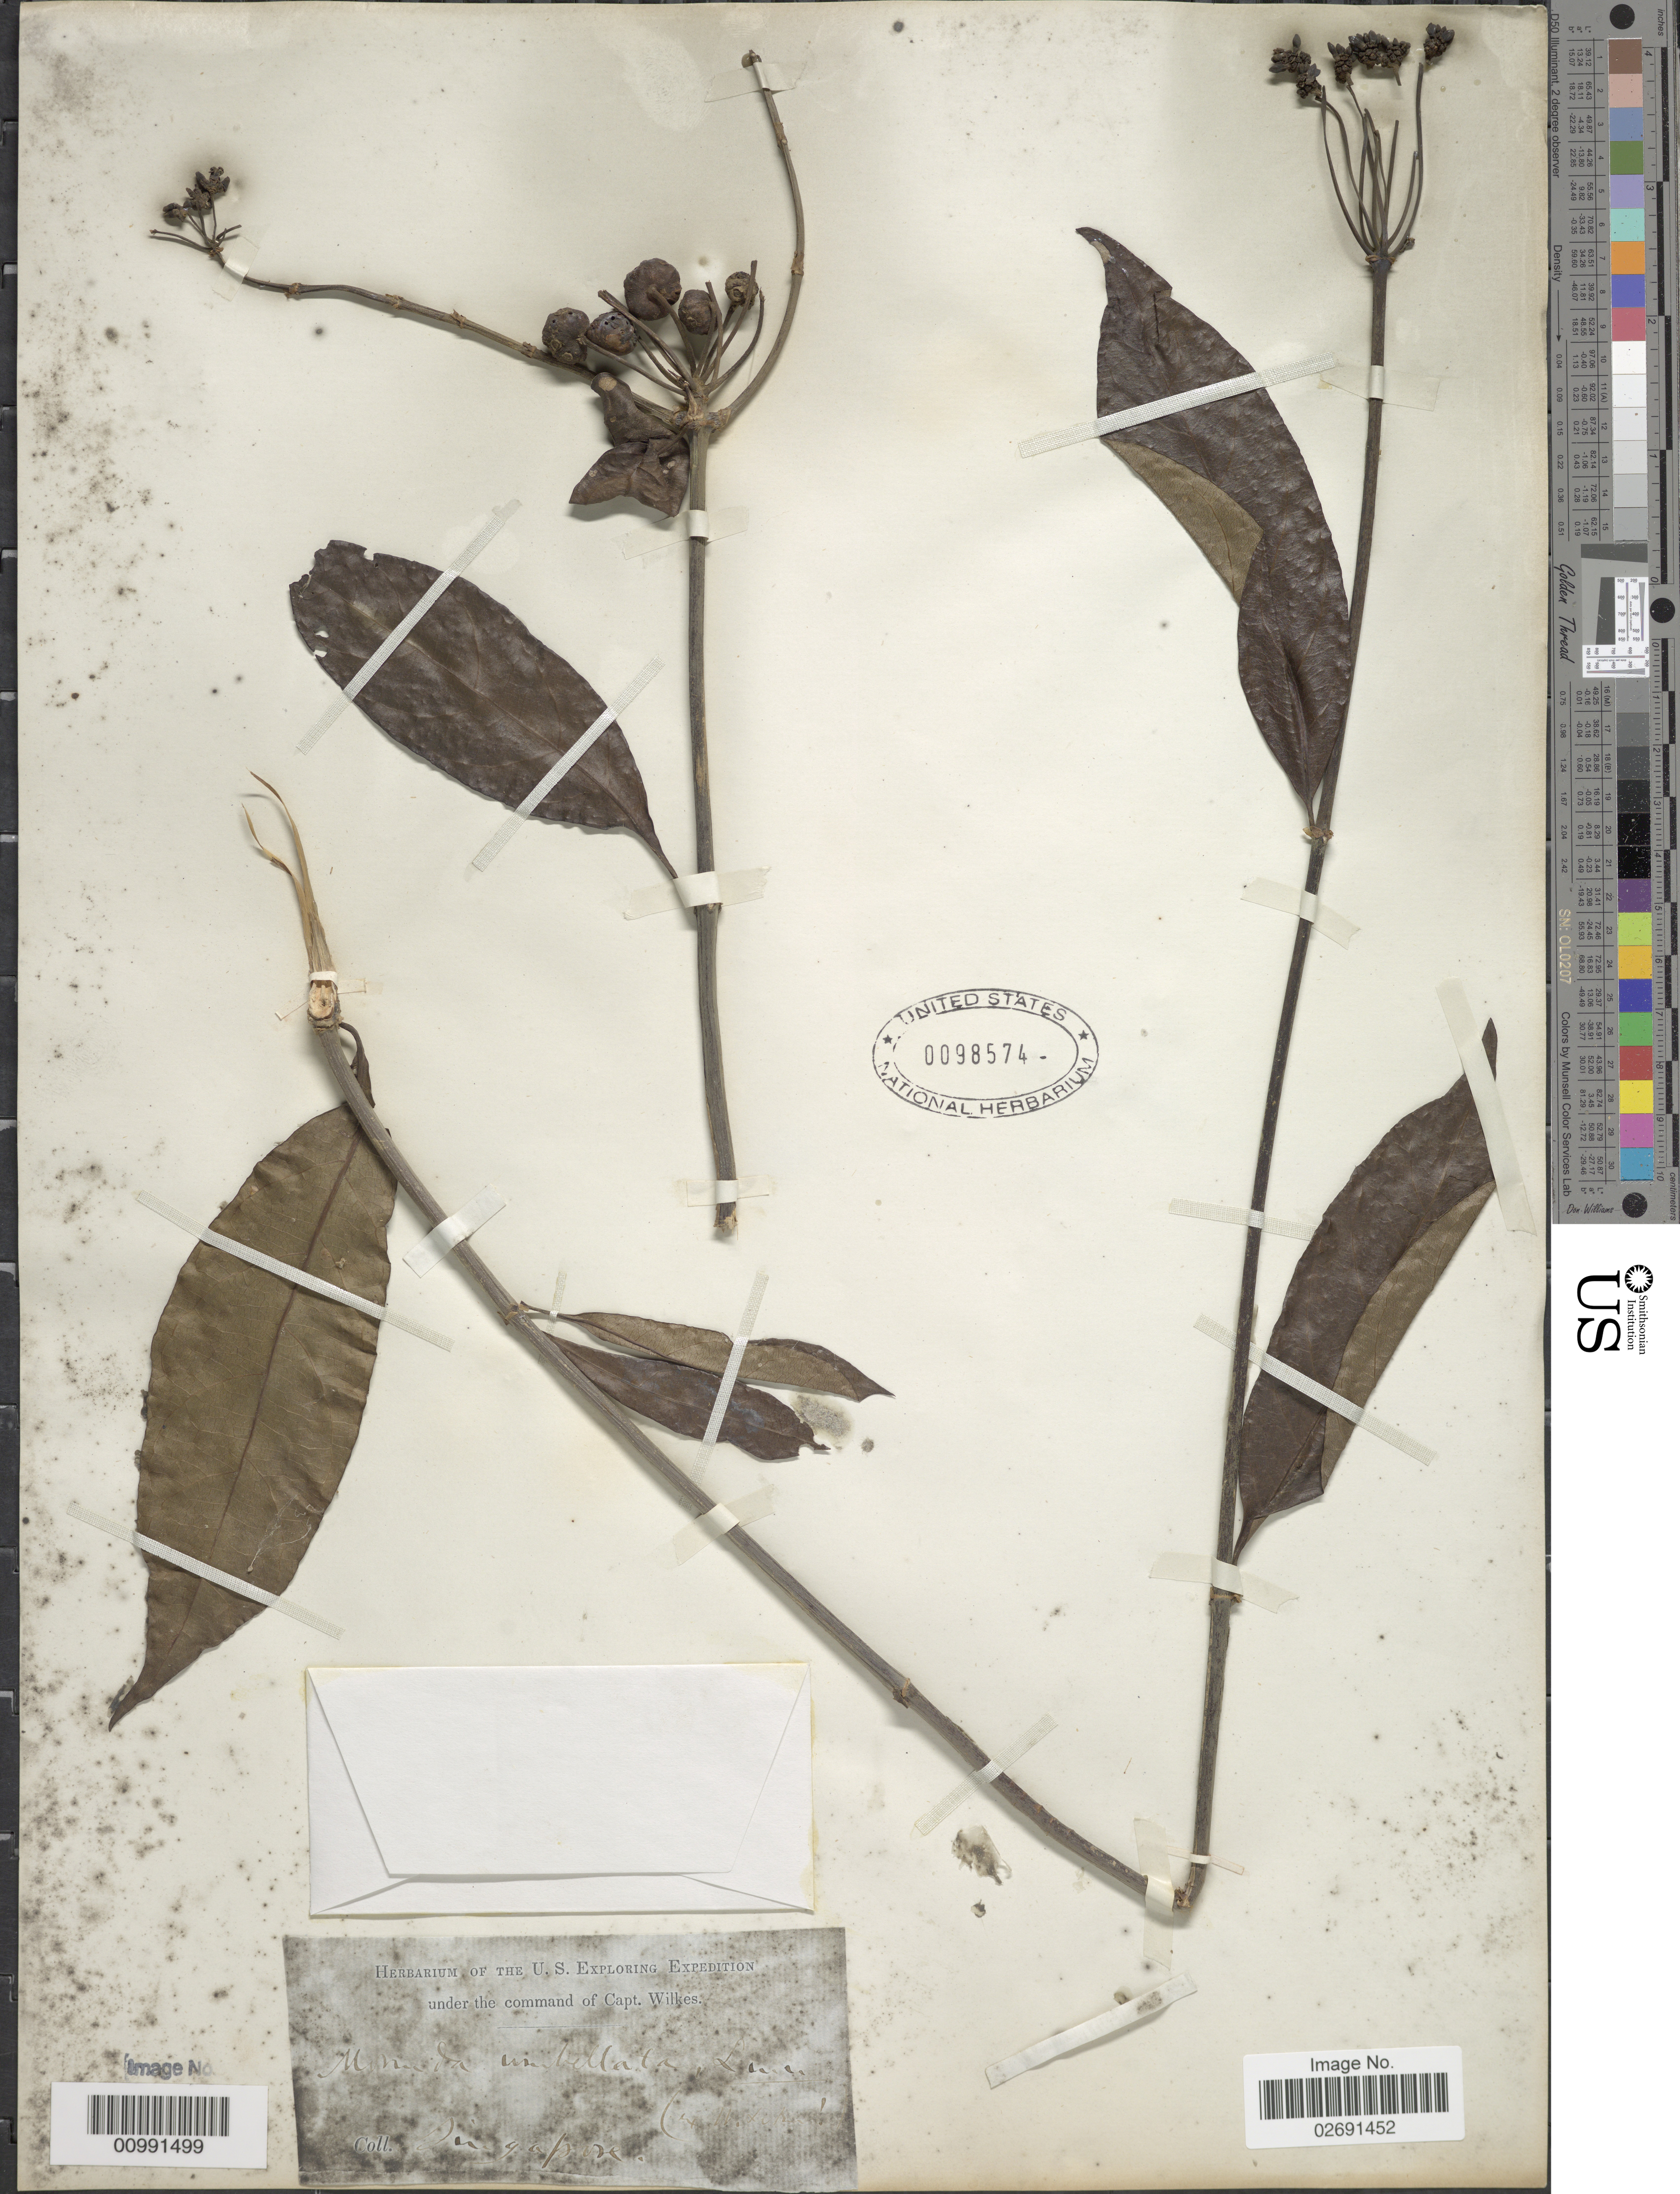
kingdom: Plantae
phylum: Tracheophyta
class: Magnoliopsida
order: Gentianales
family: Rubiaceae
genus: Gynochthodes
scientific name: Gynochthodes umbellata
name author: (L.) Razafim. & B. Bremer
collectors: Wilkes Explor. Exped.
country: Singapore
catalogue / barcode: US 98574